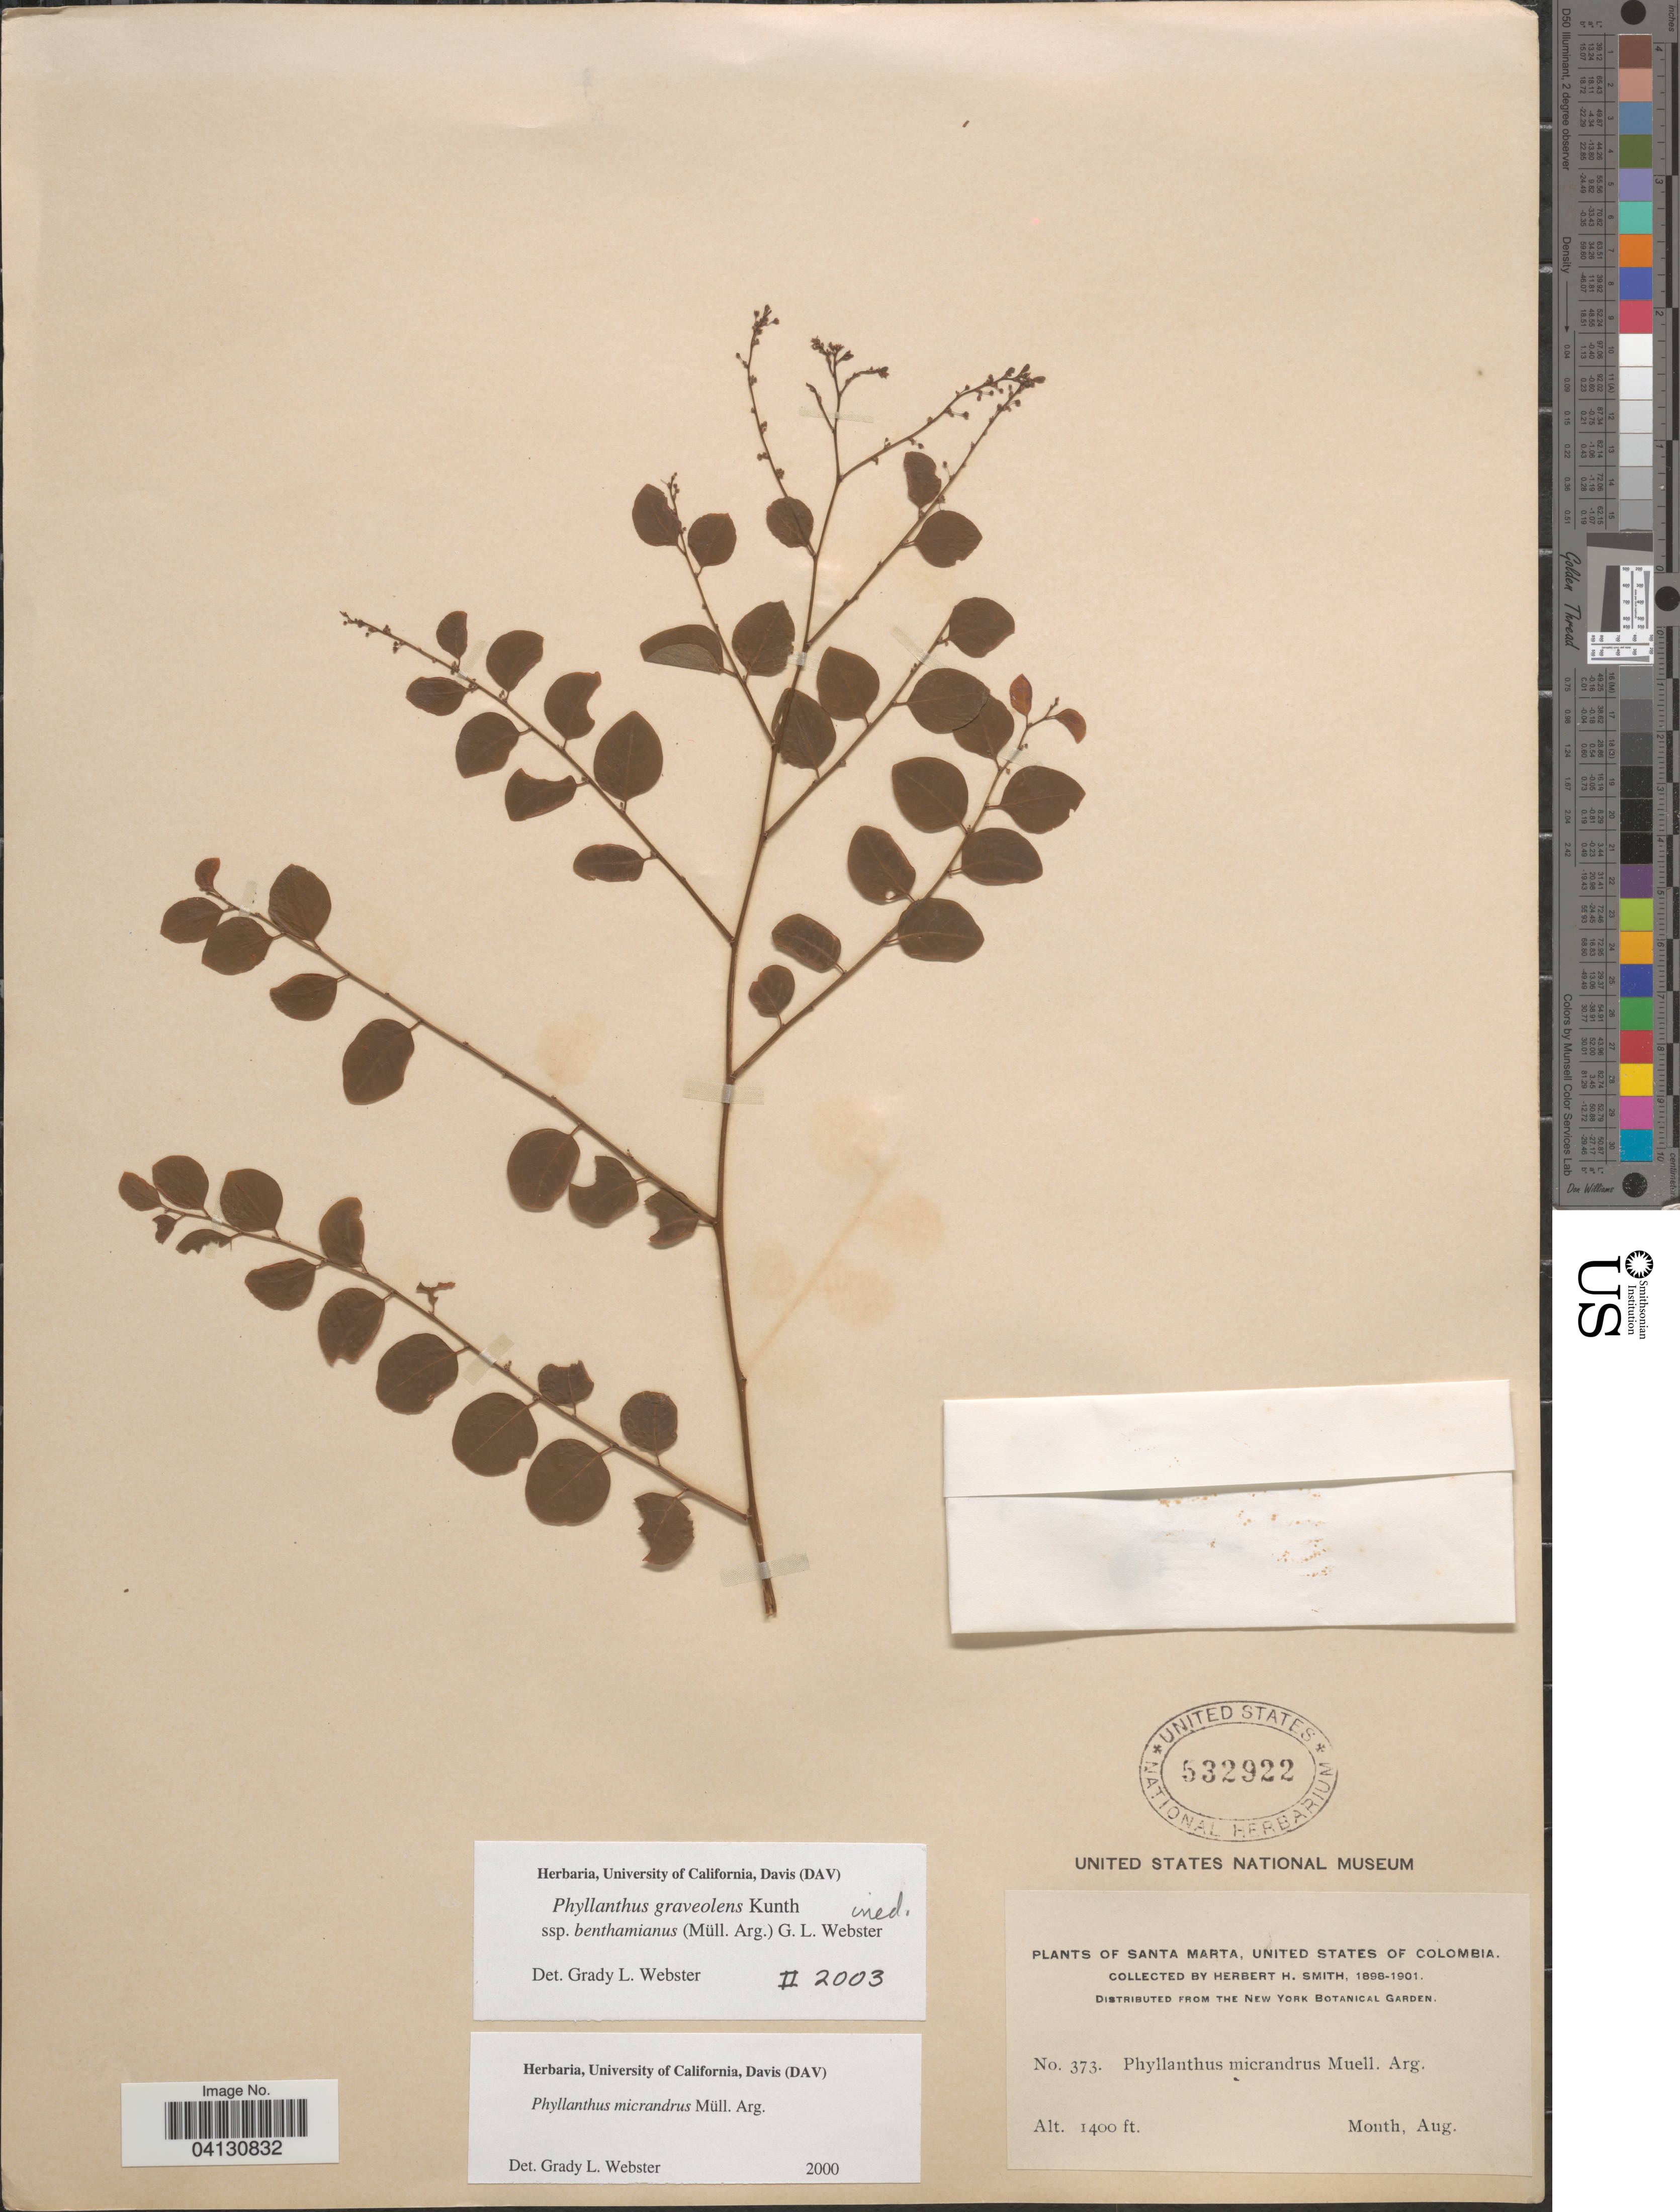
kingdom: Plantae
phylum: Tracheophyta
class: Magnoliopsida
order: Malpighiales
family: Phyllanthaceae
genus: Phyllanthus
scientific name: Phyllanthus graveolens subsp. benthamianus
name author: (Müll. Arg.) G.L. Webster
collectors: Herbert H. Smith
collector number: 373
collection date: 1898-08/1901-08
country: Colombia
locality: Santa Marta, United States of Colombia.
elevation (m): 427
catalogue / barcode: US 532922